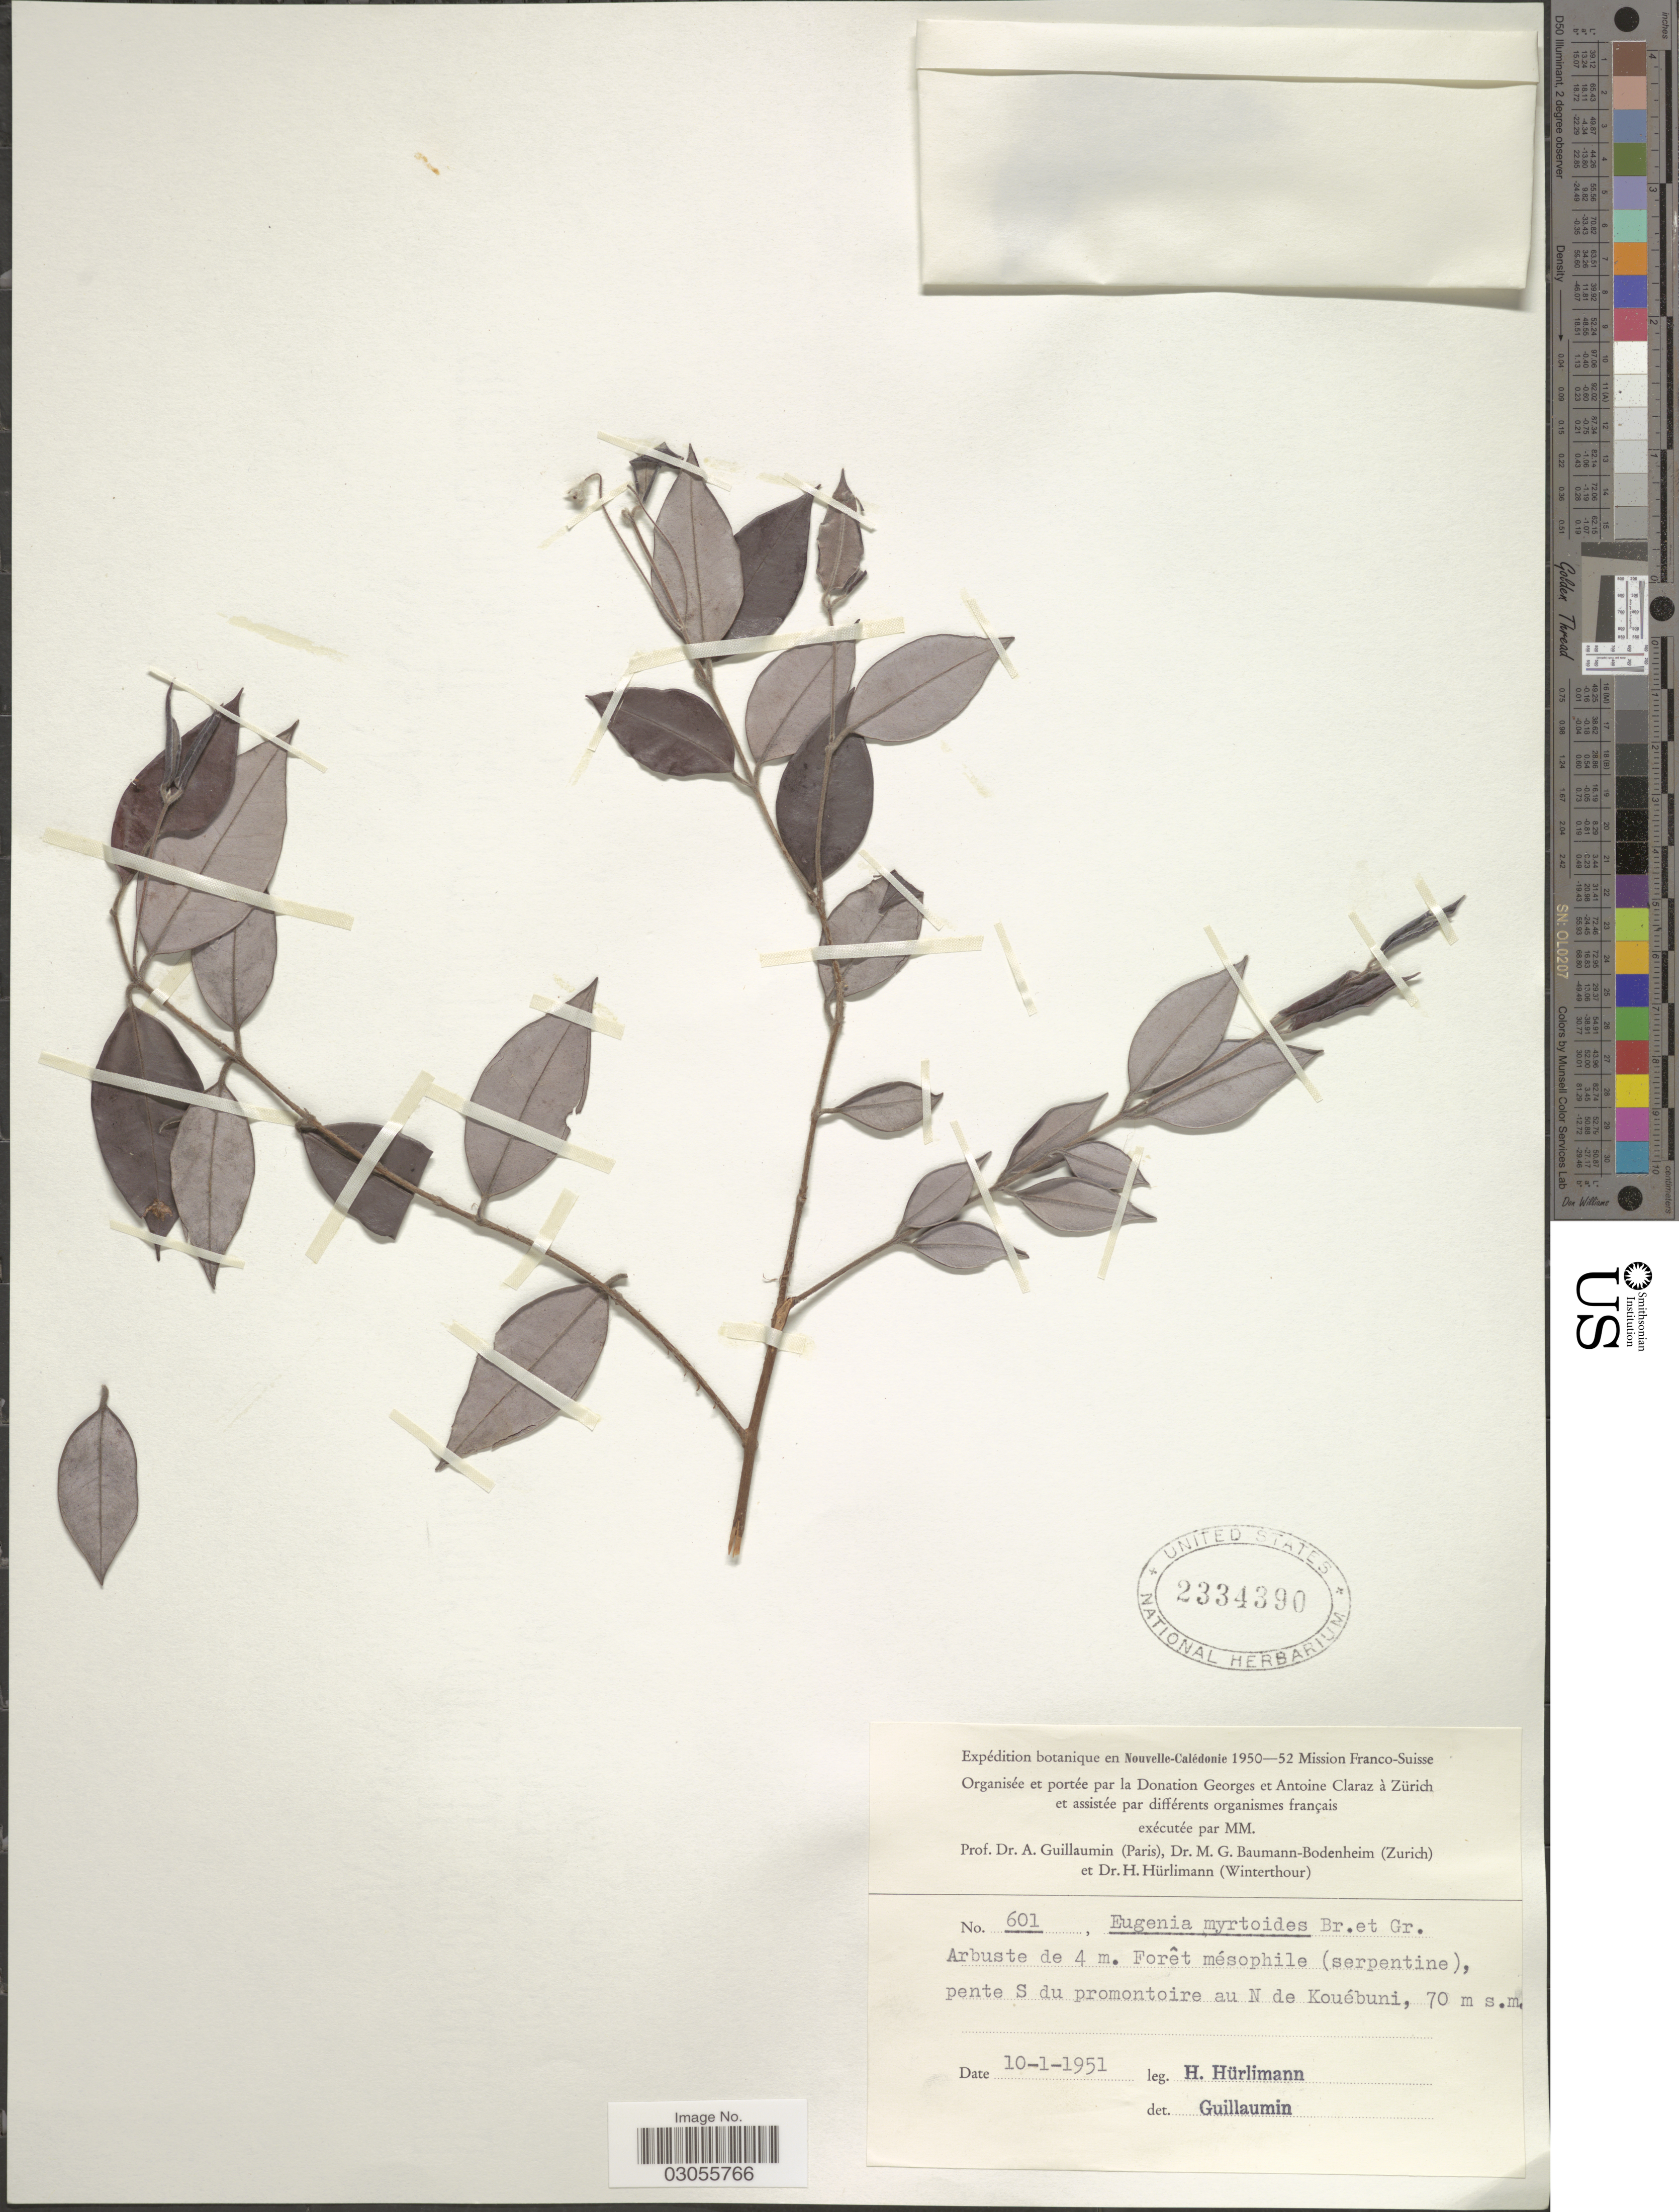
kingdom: Plantae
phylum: Tracheophyta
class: Magnoliopsida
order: Myrtales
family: Myrtaceae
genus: Uromyrtus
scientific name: Uromyrtus sp.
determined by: Strong, Mark T., (BOT), Smithsonian Institution - National Museum of Natural History (UNITED STATES)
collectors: H. Hürlimann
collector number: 601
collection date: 1951-01-10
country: New Caledonia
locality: Pente S du promontoire au N de Kouébuni.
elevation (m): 70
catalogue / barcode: US 2334390